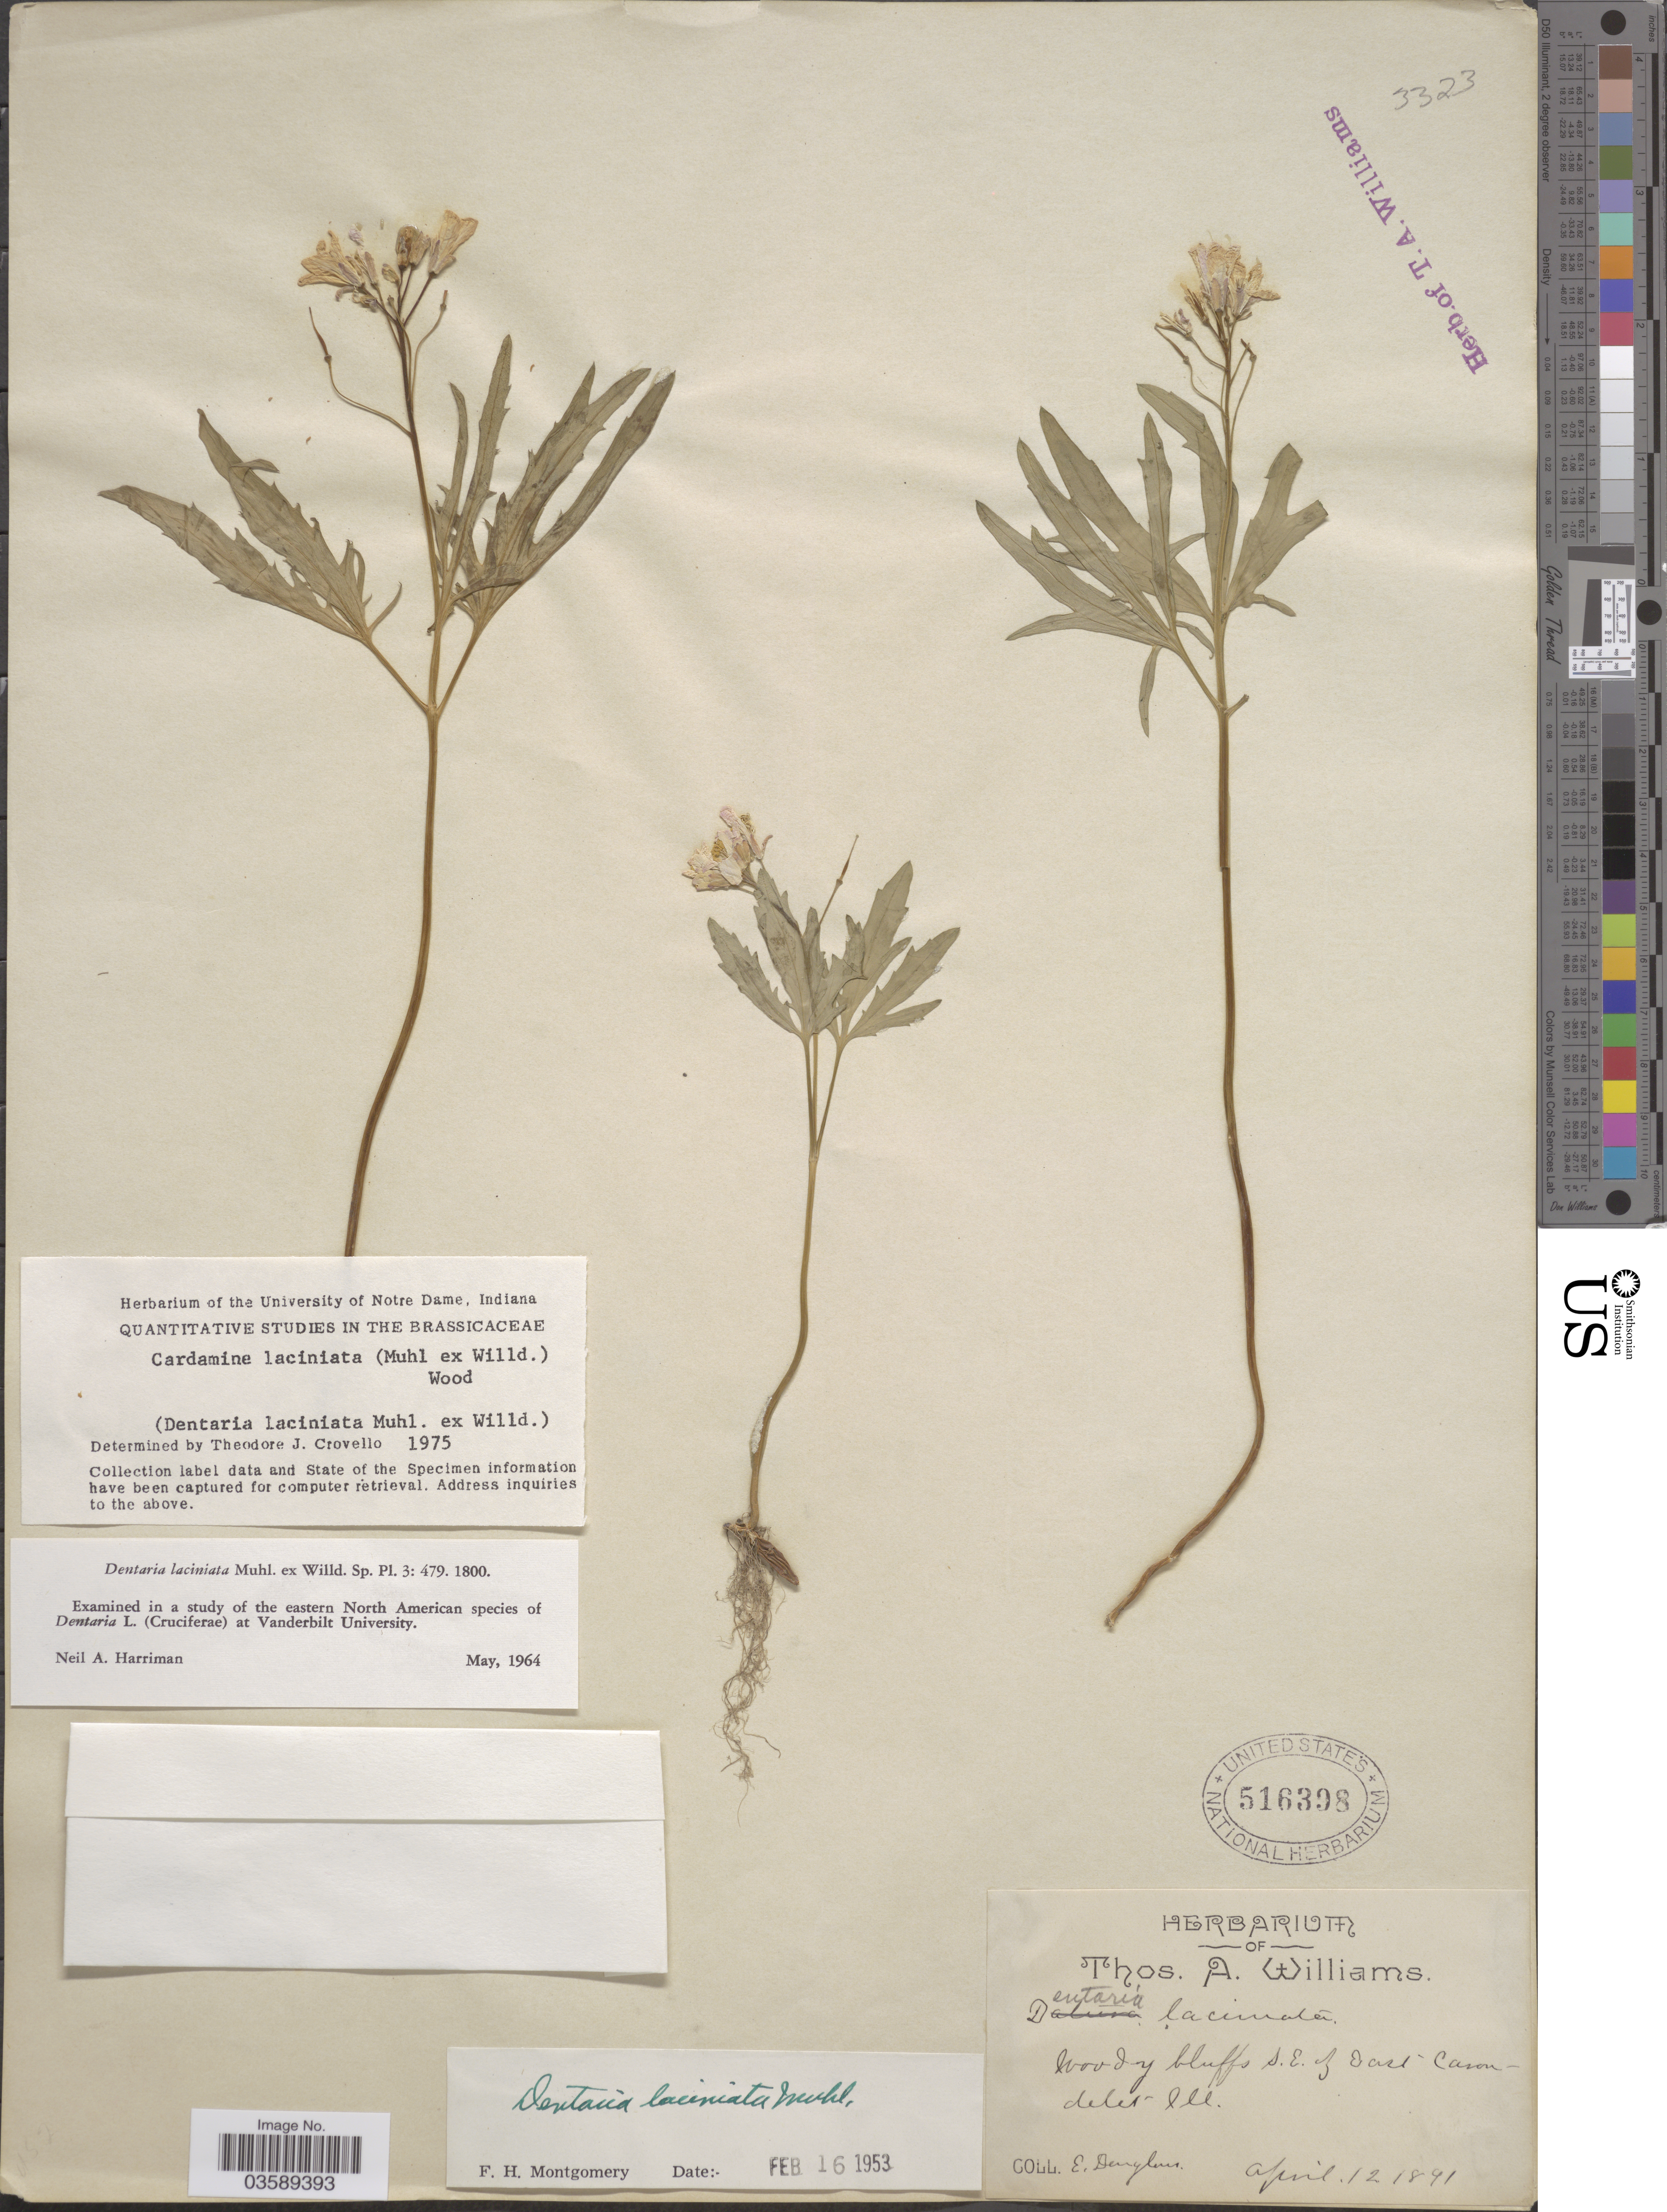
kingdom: Plantae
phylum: Tracheophyta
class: Magnoliopsida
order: Brassicales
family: Brassicaceae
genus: Cardamine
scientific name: Cardamine laciniata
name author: (Hook.) Steud.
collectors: E. Douglass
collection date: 1891-04-12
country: United States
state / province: Illinois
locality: Woody bluffs S.E. of East Caron-delet.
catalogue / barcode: US 516398